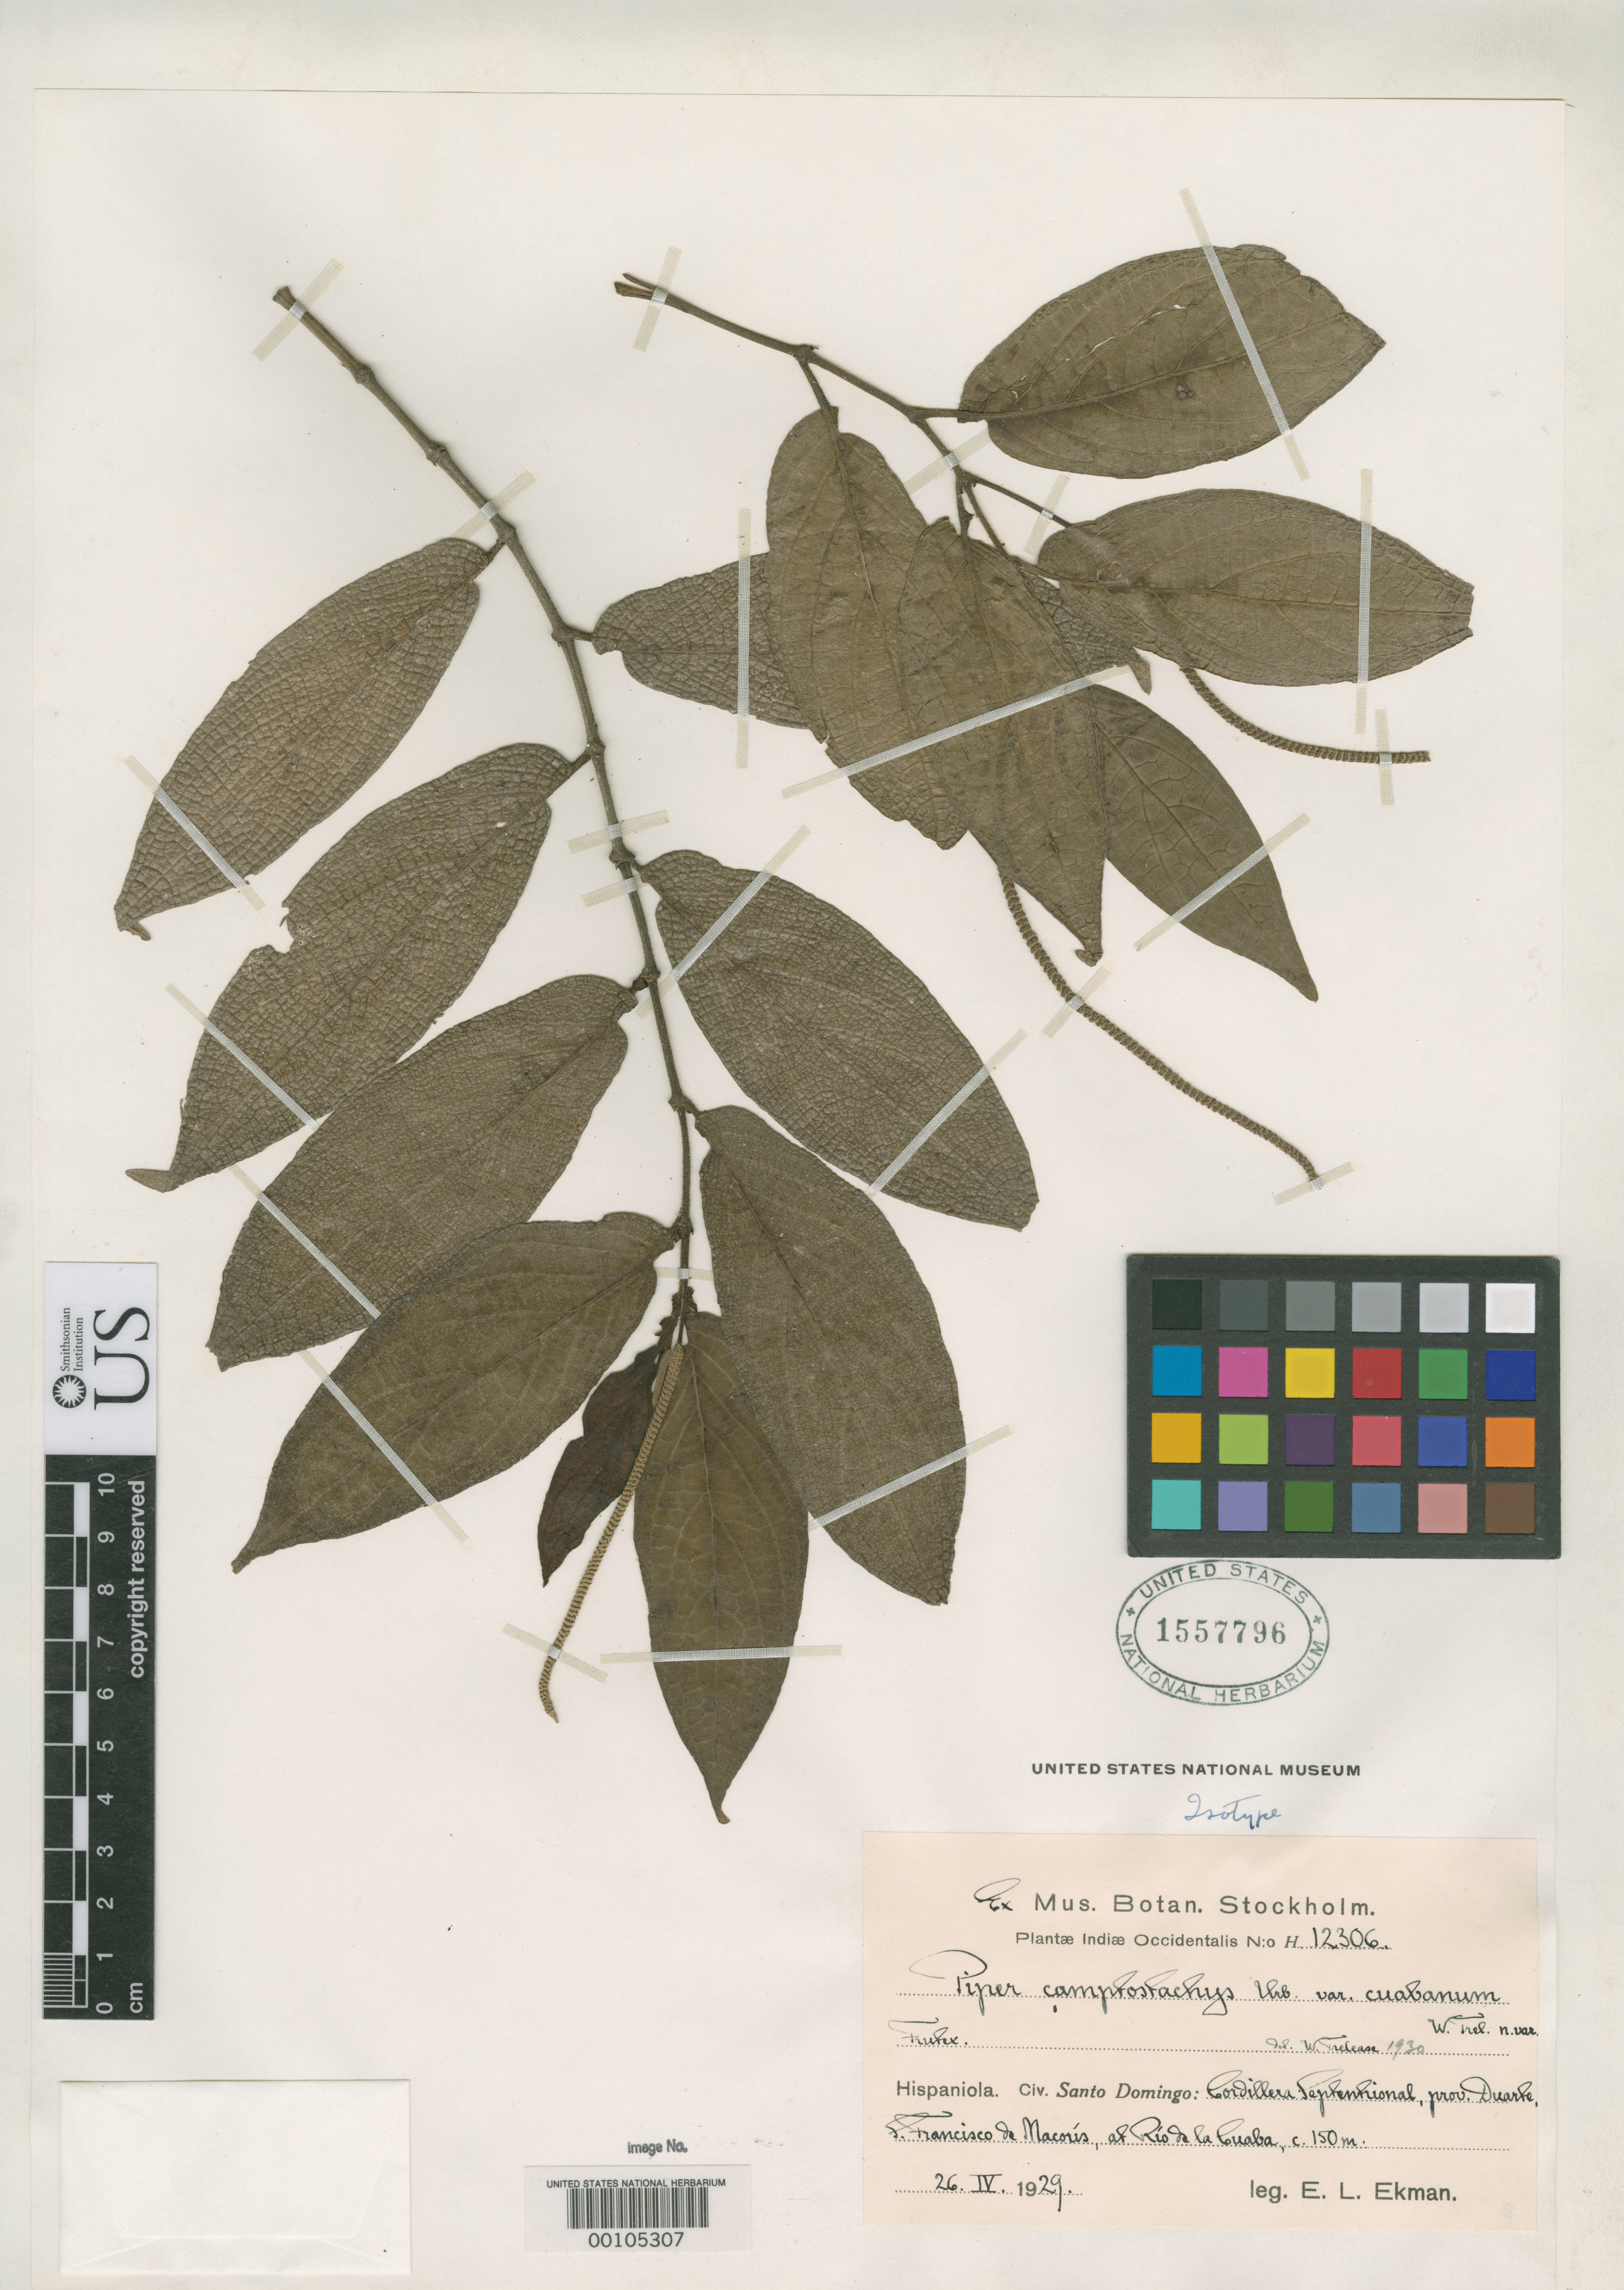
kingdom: Plantae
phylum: Tracheophyta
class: Magnoliopsida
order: Piperales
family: Piperaceae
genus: Piper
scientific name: Piper camptostachys var. cuabanum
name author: Trel.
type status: Isotype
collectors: E. L. Ekman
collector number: H 12306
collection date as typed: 26 Apr 1929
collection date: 1929-04-26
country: Dominican Republic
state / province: Duarte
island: Hispaniola Island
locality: San Francisco de Macoris.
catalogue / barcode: US 1557796